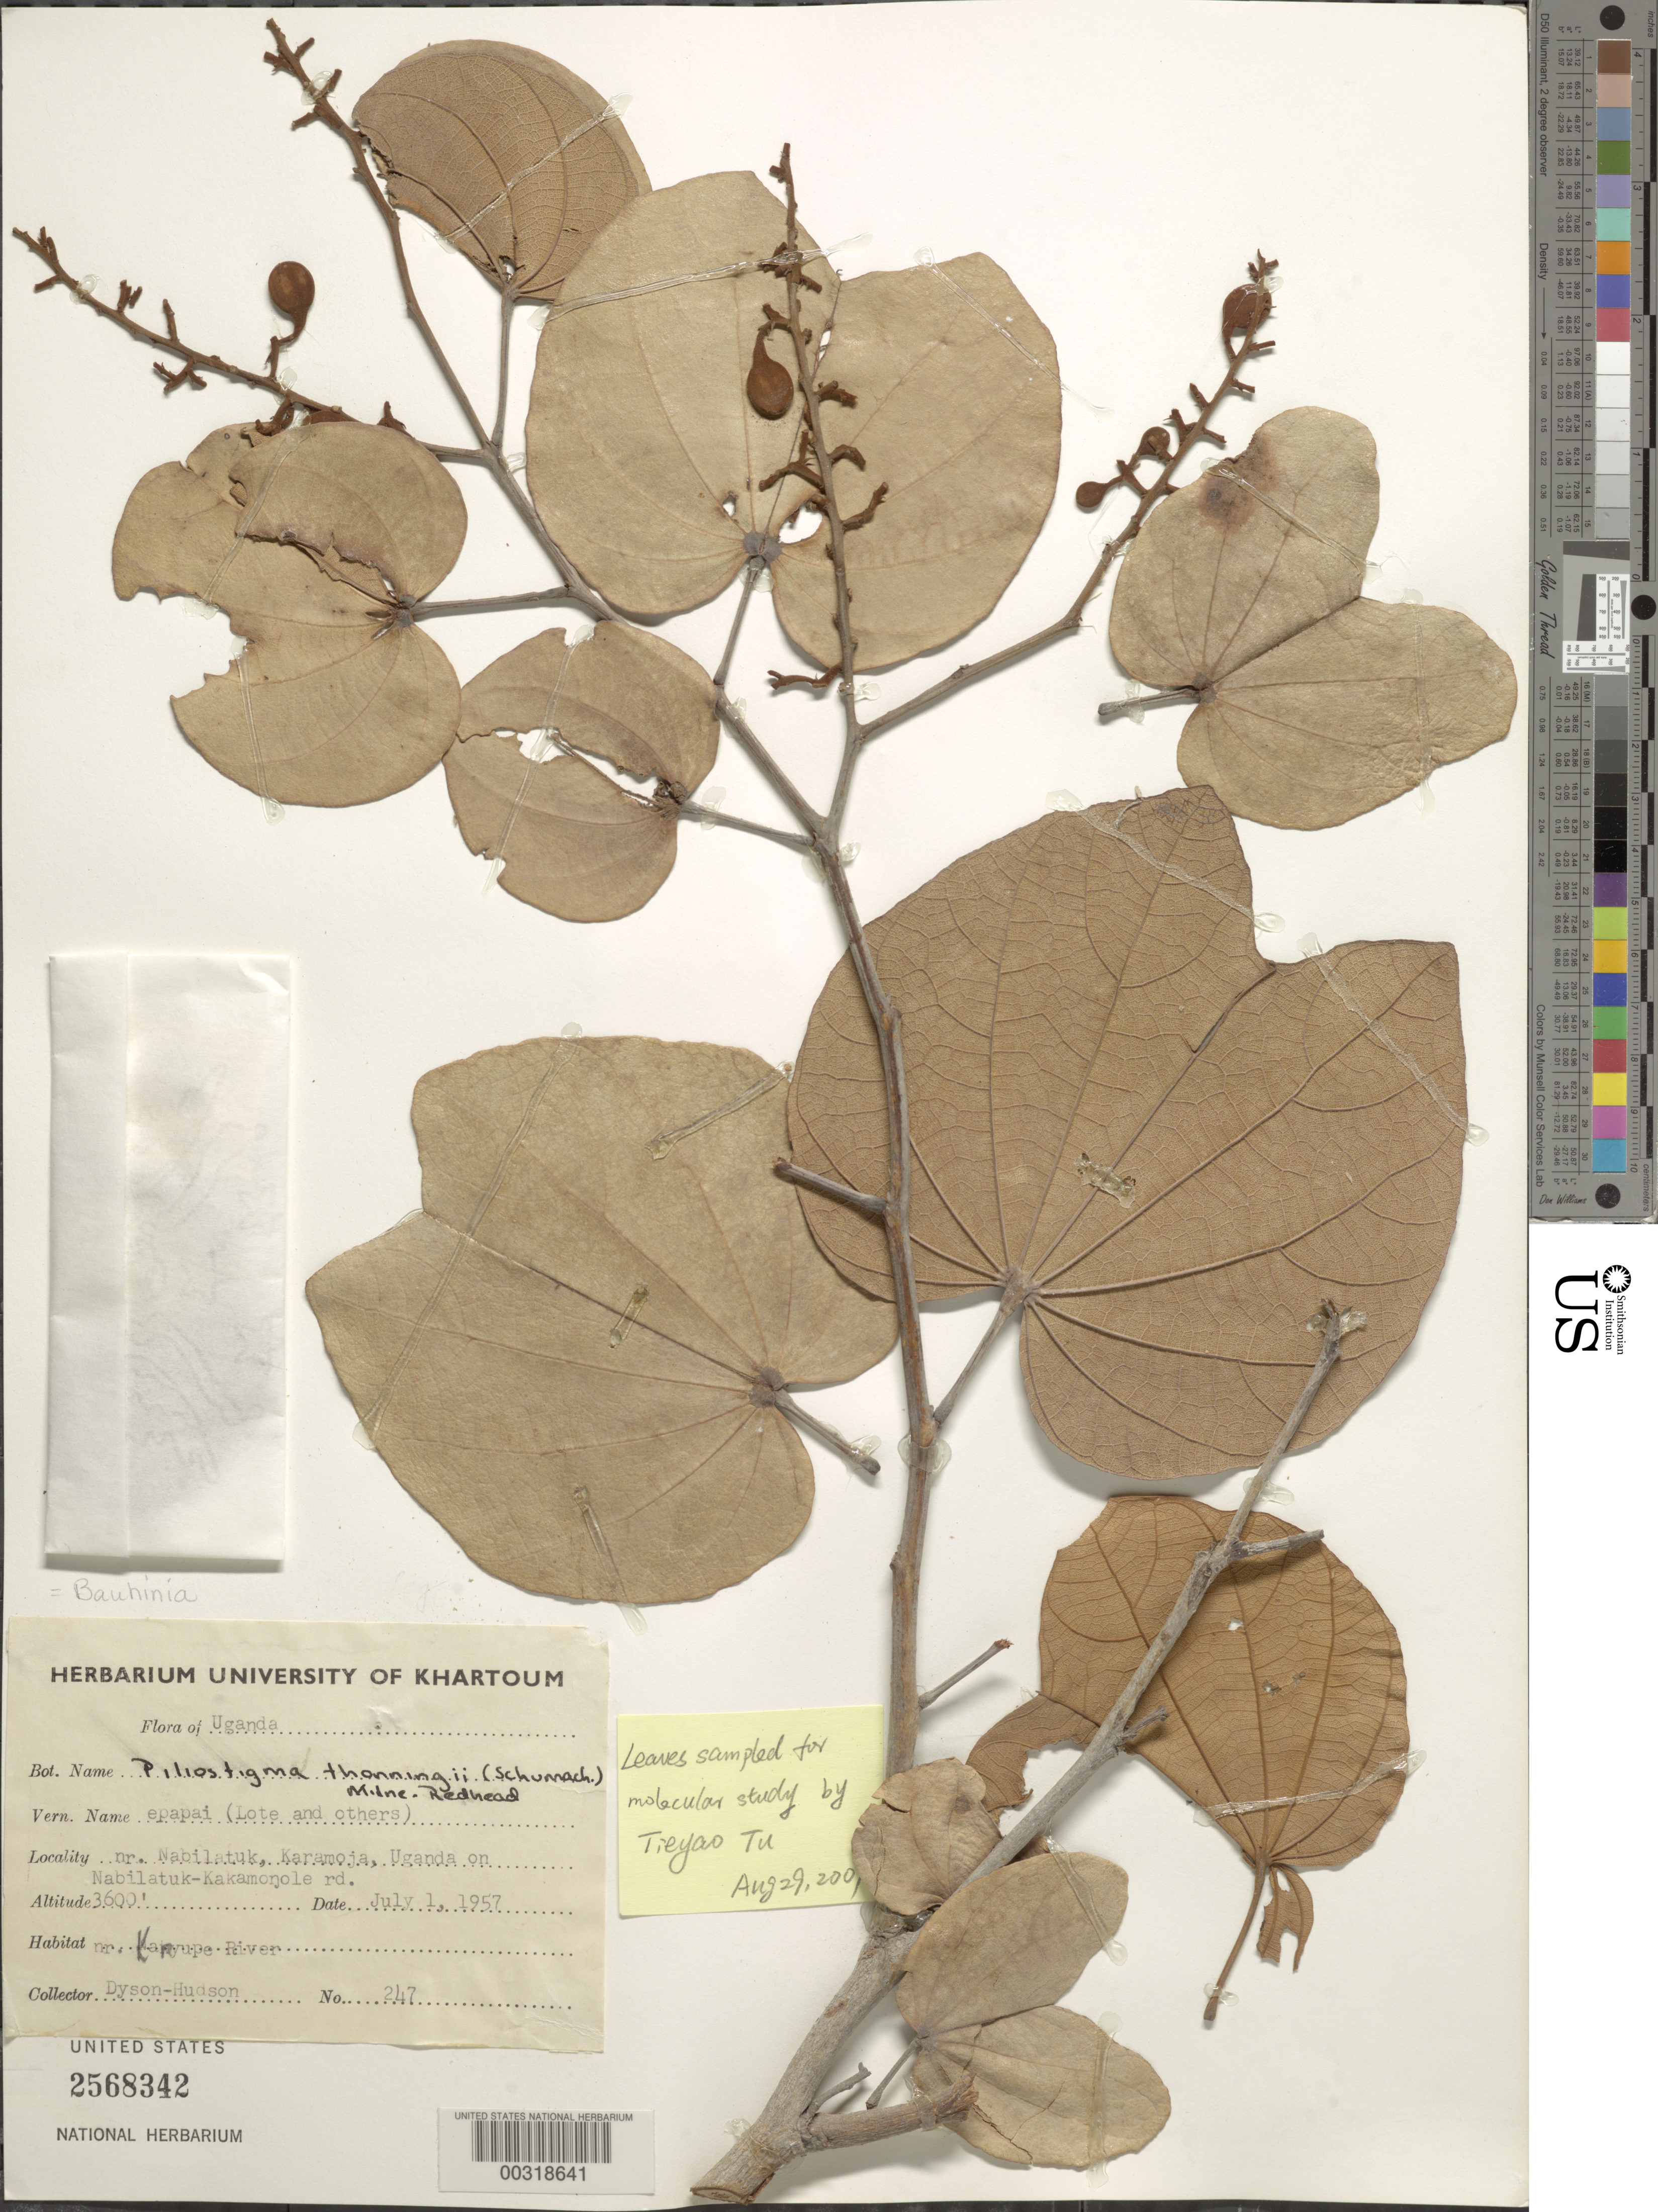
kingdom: Plantae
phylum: Tracheophyta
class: Magnoliopsida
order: Fabales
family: Fabaceae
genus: Piliostigma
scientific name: Piliostigma thonningii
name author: (Schumach.) Milne-Redh.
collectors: Dyson-Hudson, --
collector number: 247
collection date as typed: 01 Jul 1957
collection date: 1957-07-01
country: Uganda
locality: Near nabilatuk, karamoja, on nabilatuk-kakamonole rd; near kanyupe river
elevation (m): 1097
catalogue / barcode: US 2568342